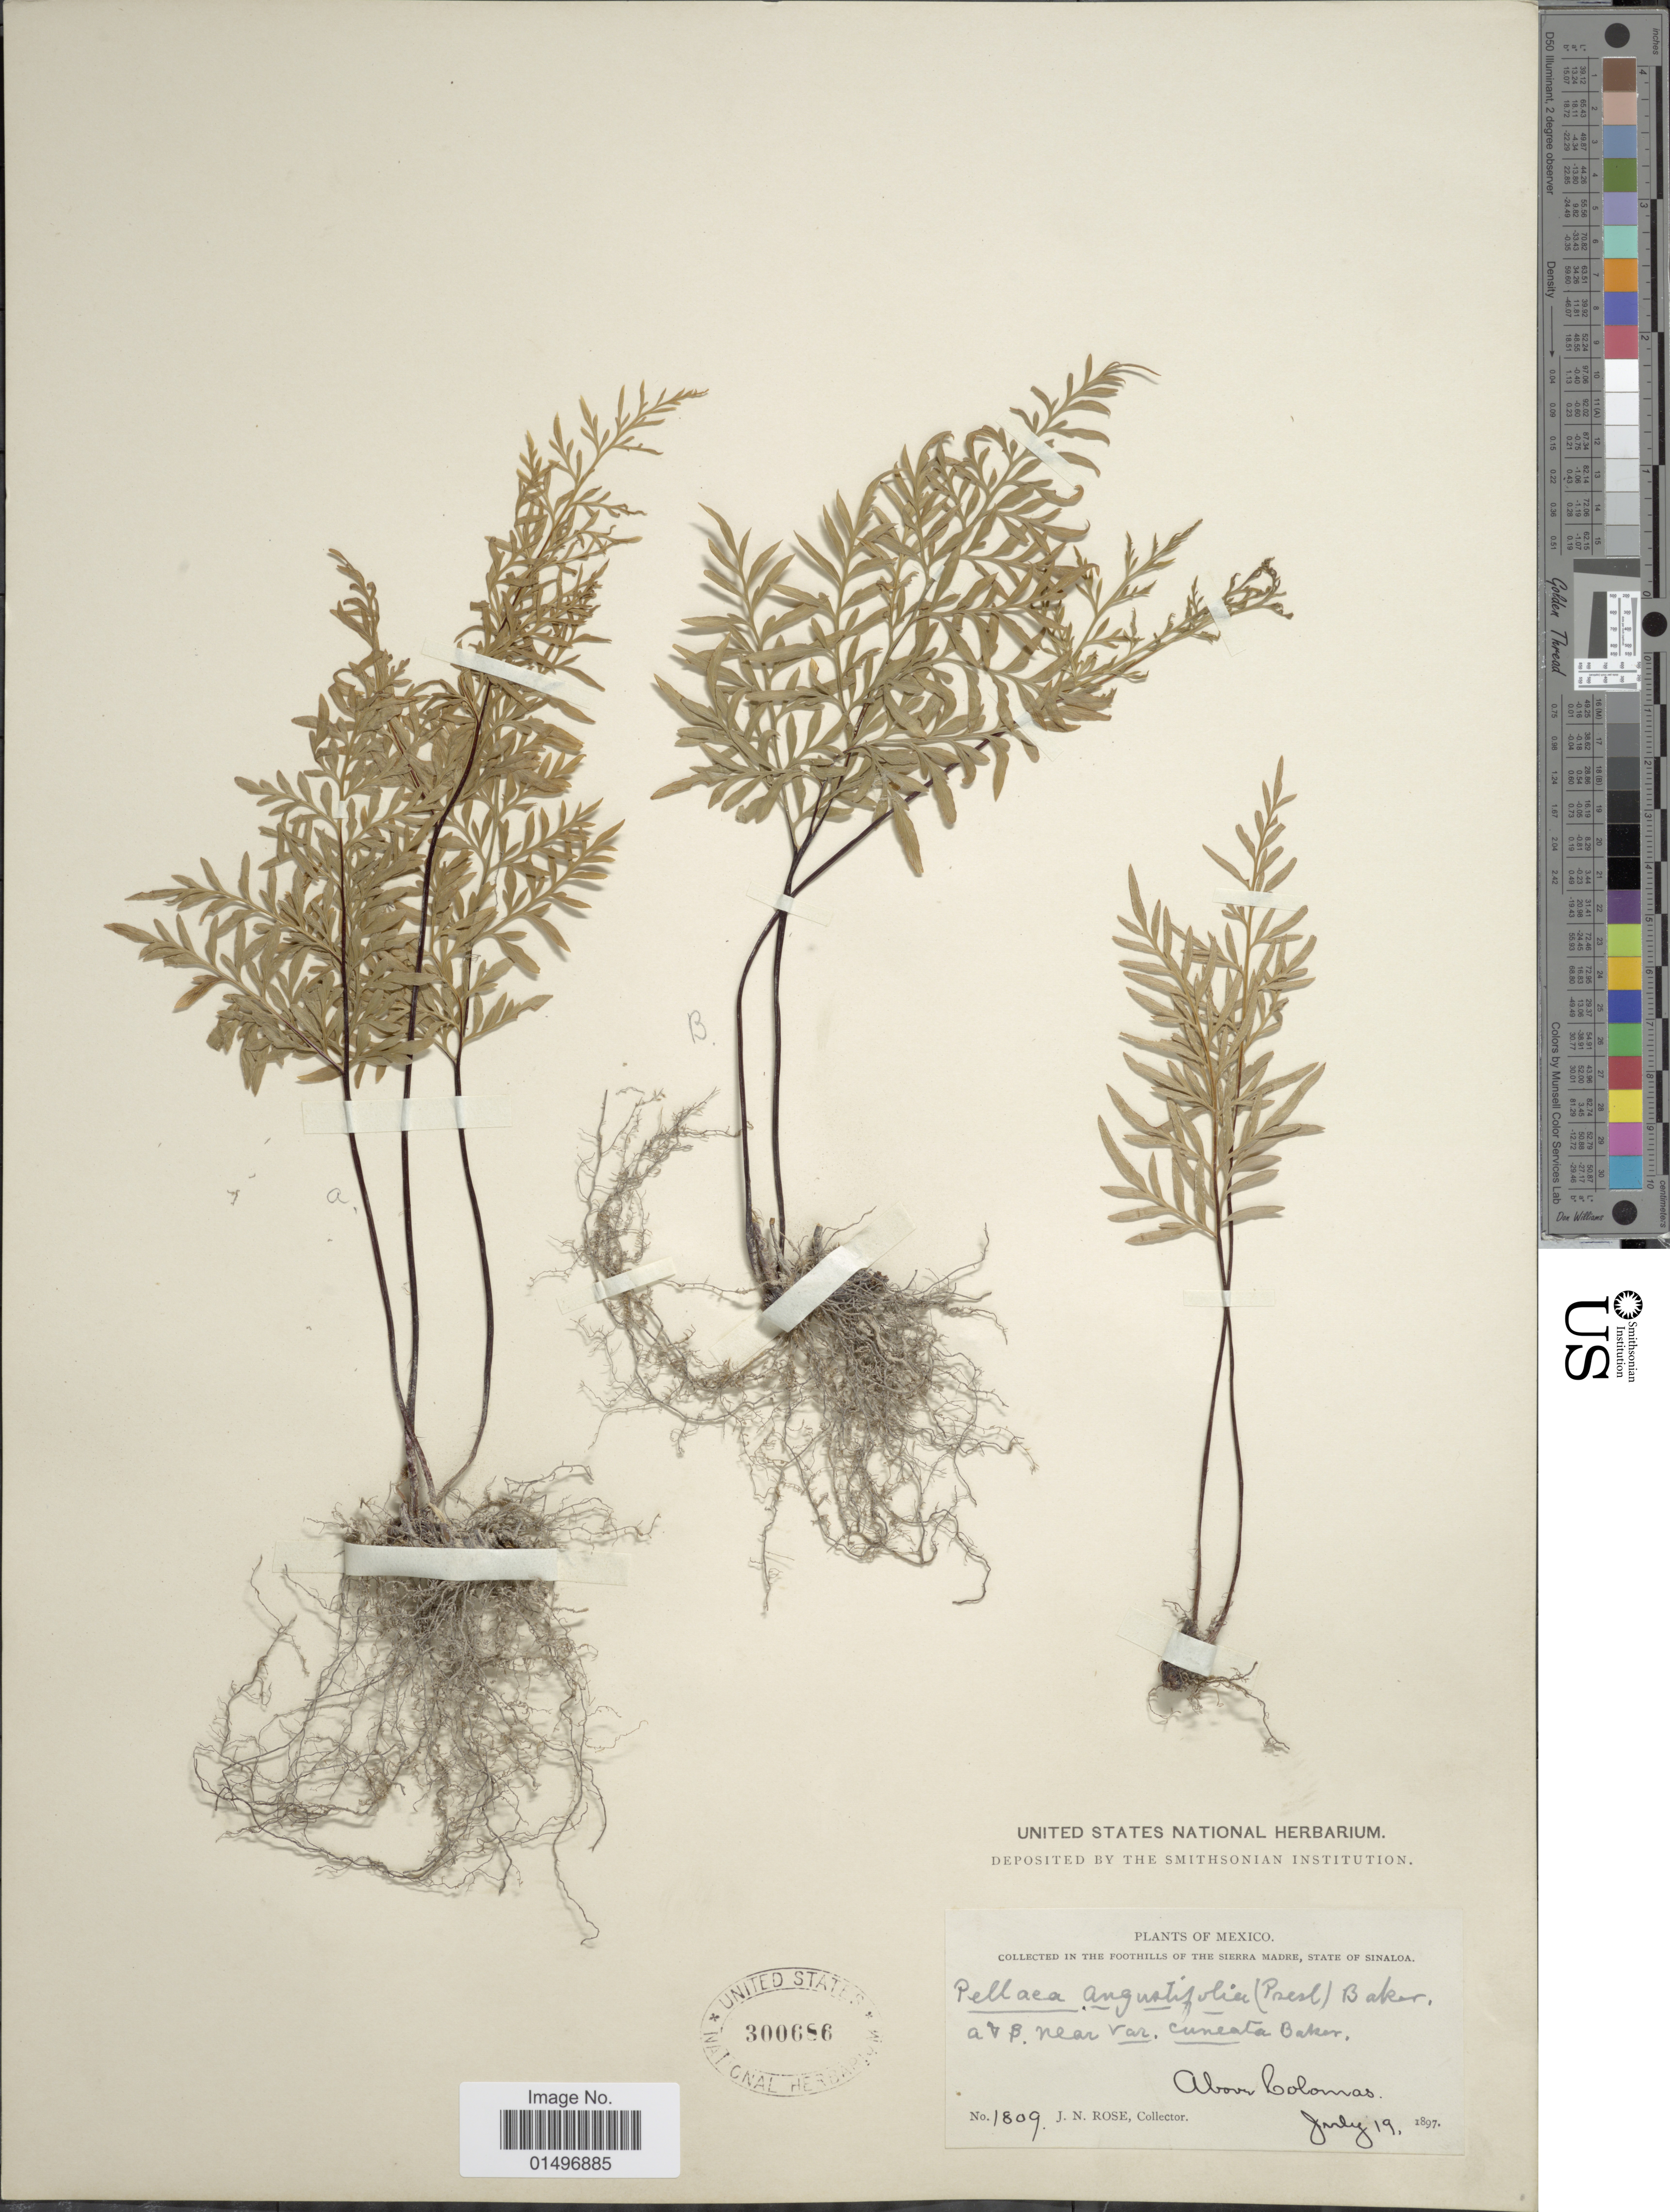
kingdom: Plantae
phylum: Tracheophyta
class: Polypodiopsida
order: Polypodiales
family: Pteridaceae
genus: Gaga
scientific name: Gaga angustifolia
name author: (Kunth) Fay W. Li & Windham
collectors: J. N. Rose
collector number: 1809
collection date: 1897-07-19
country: Mexico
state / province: Sinaloa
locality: Mexico, foothills of the Sierra Madre, above Colomas.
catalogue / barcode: US 300686